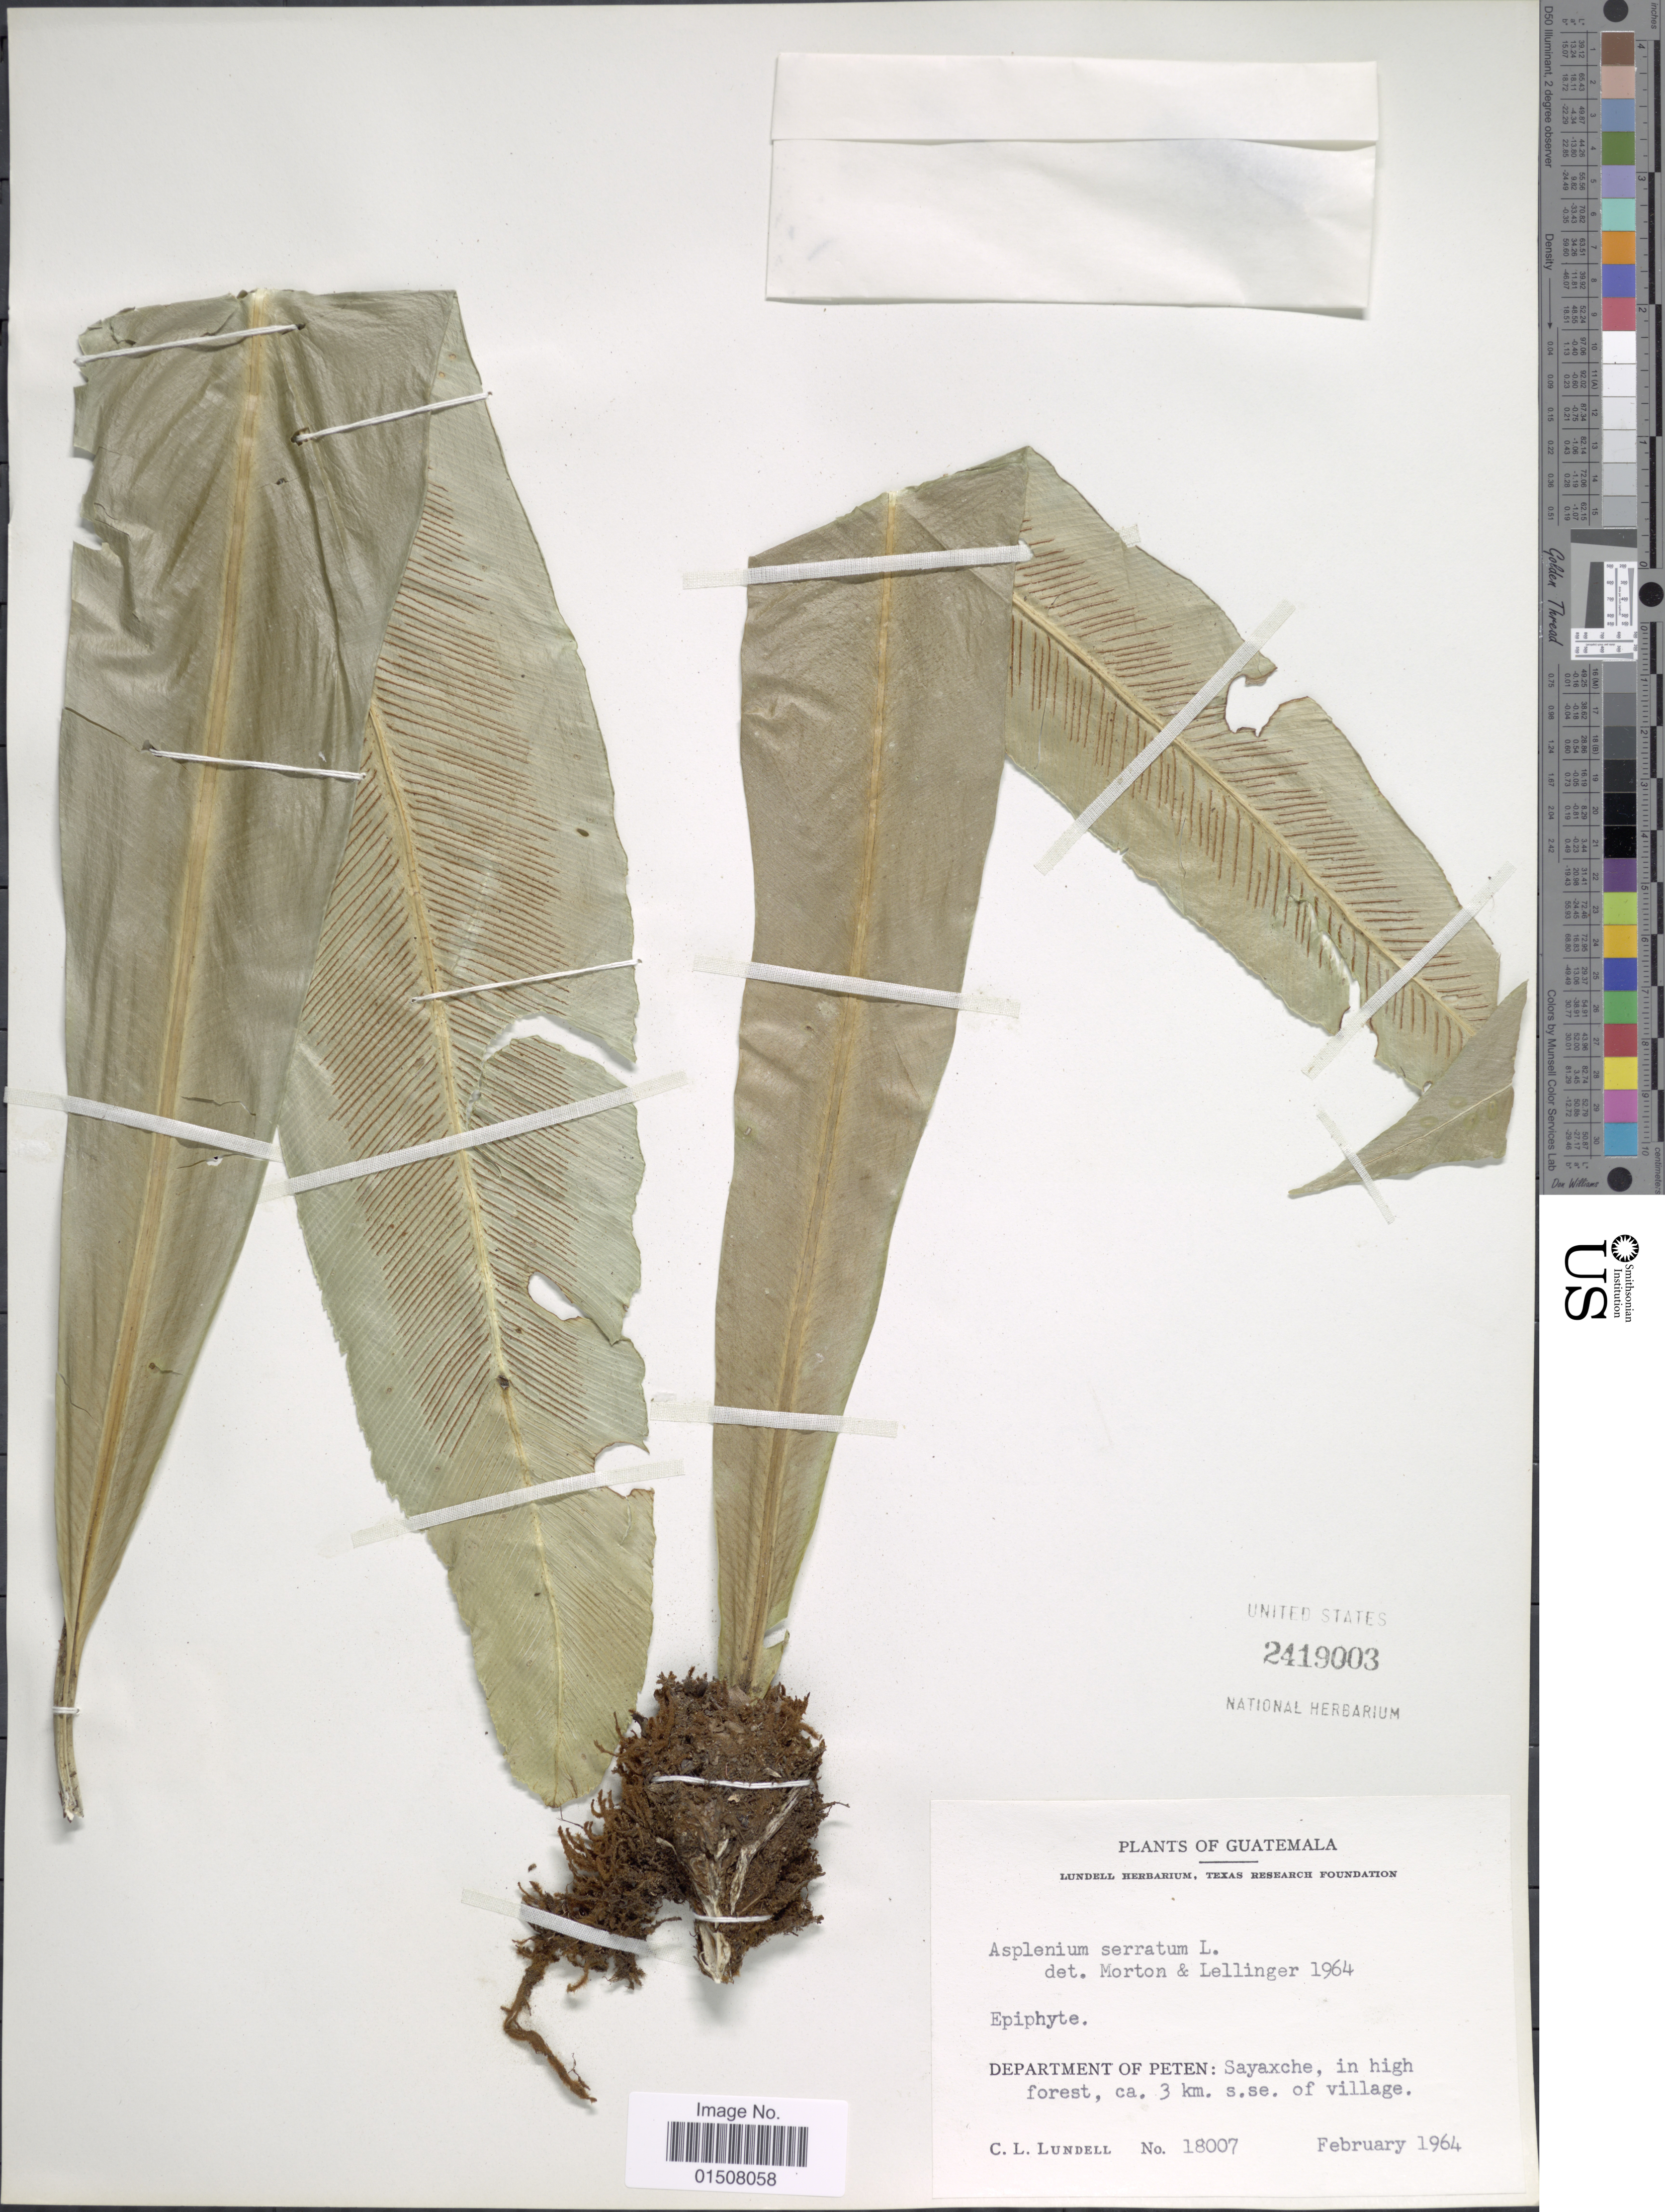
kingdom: Plantae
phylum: Tracheophyta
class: Polypodiopsida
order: Polypodiales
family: Aspleniaceae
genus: Asplenium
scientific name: Asplenium serratum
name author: L.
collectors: C. L. Lundell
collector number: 18007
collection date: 1964-02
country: Guatemala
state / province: El Petén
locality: Department of Peten: Sayaxche, in high forest, ca. 3 km. s.se. of village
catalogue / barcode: US 2419003